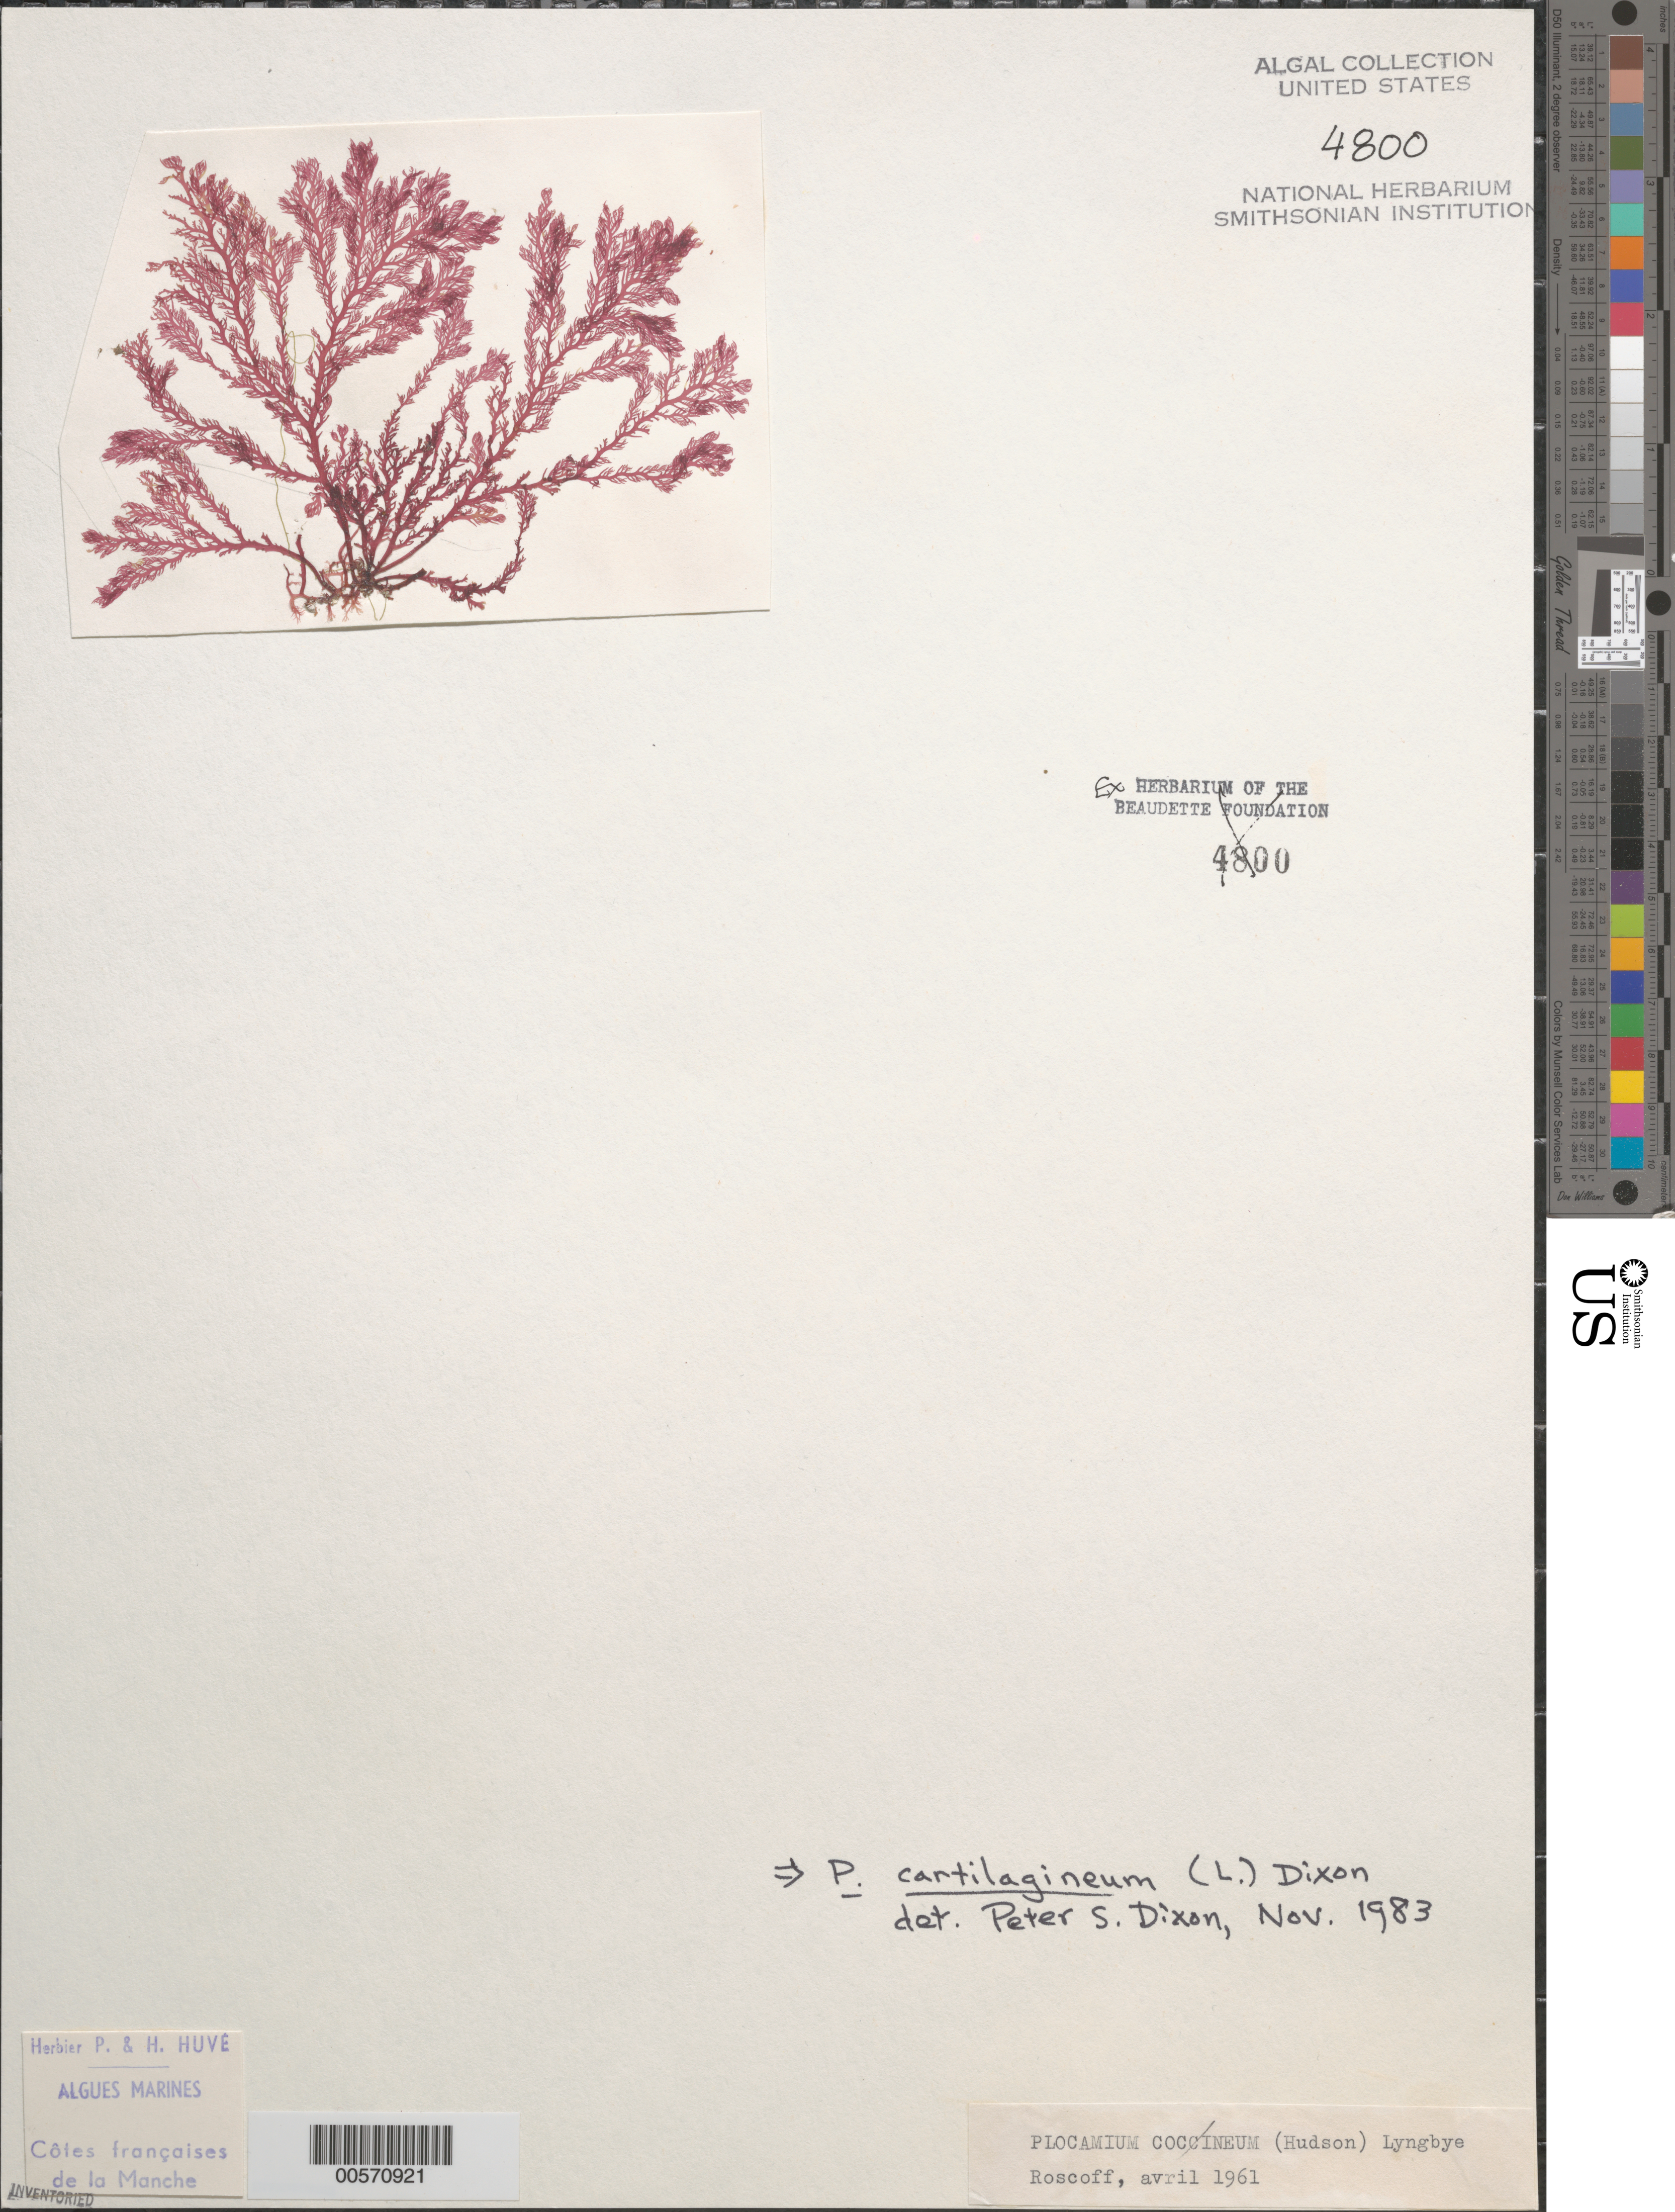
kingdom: Plantae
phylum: Rhodophyta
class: Florideophyceae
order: Plocamiales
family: Plocamiaceae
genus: Plocamium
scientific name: Plocamium cartilagineum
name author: (L.) P.S. Dixon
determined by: Dixon, P. S.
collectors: P. Huve & H. Huve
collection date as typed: Apr 1961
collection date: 1961-04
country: France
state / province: Bretagne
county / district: Finistère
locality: Roscoff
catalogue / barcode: US 4800